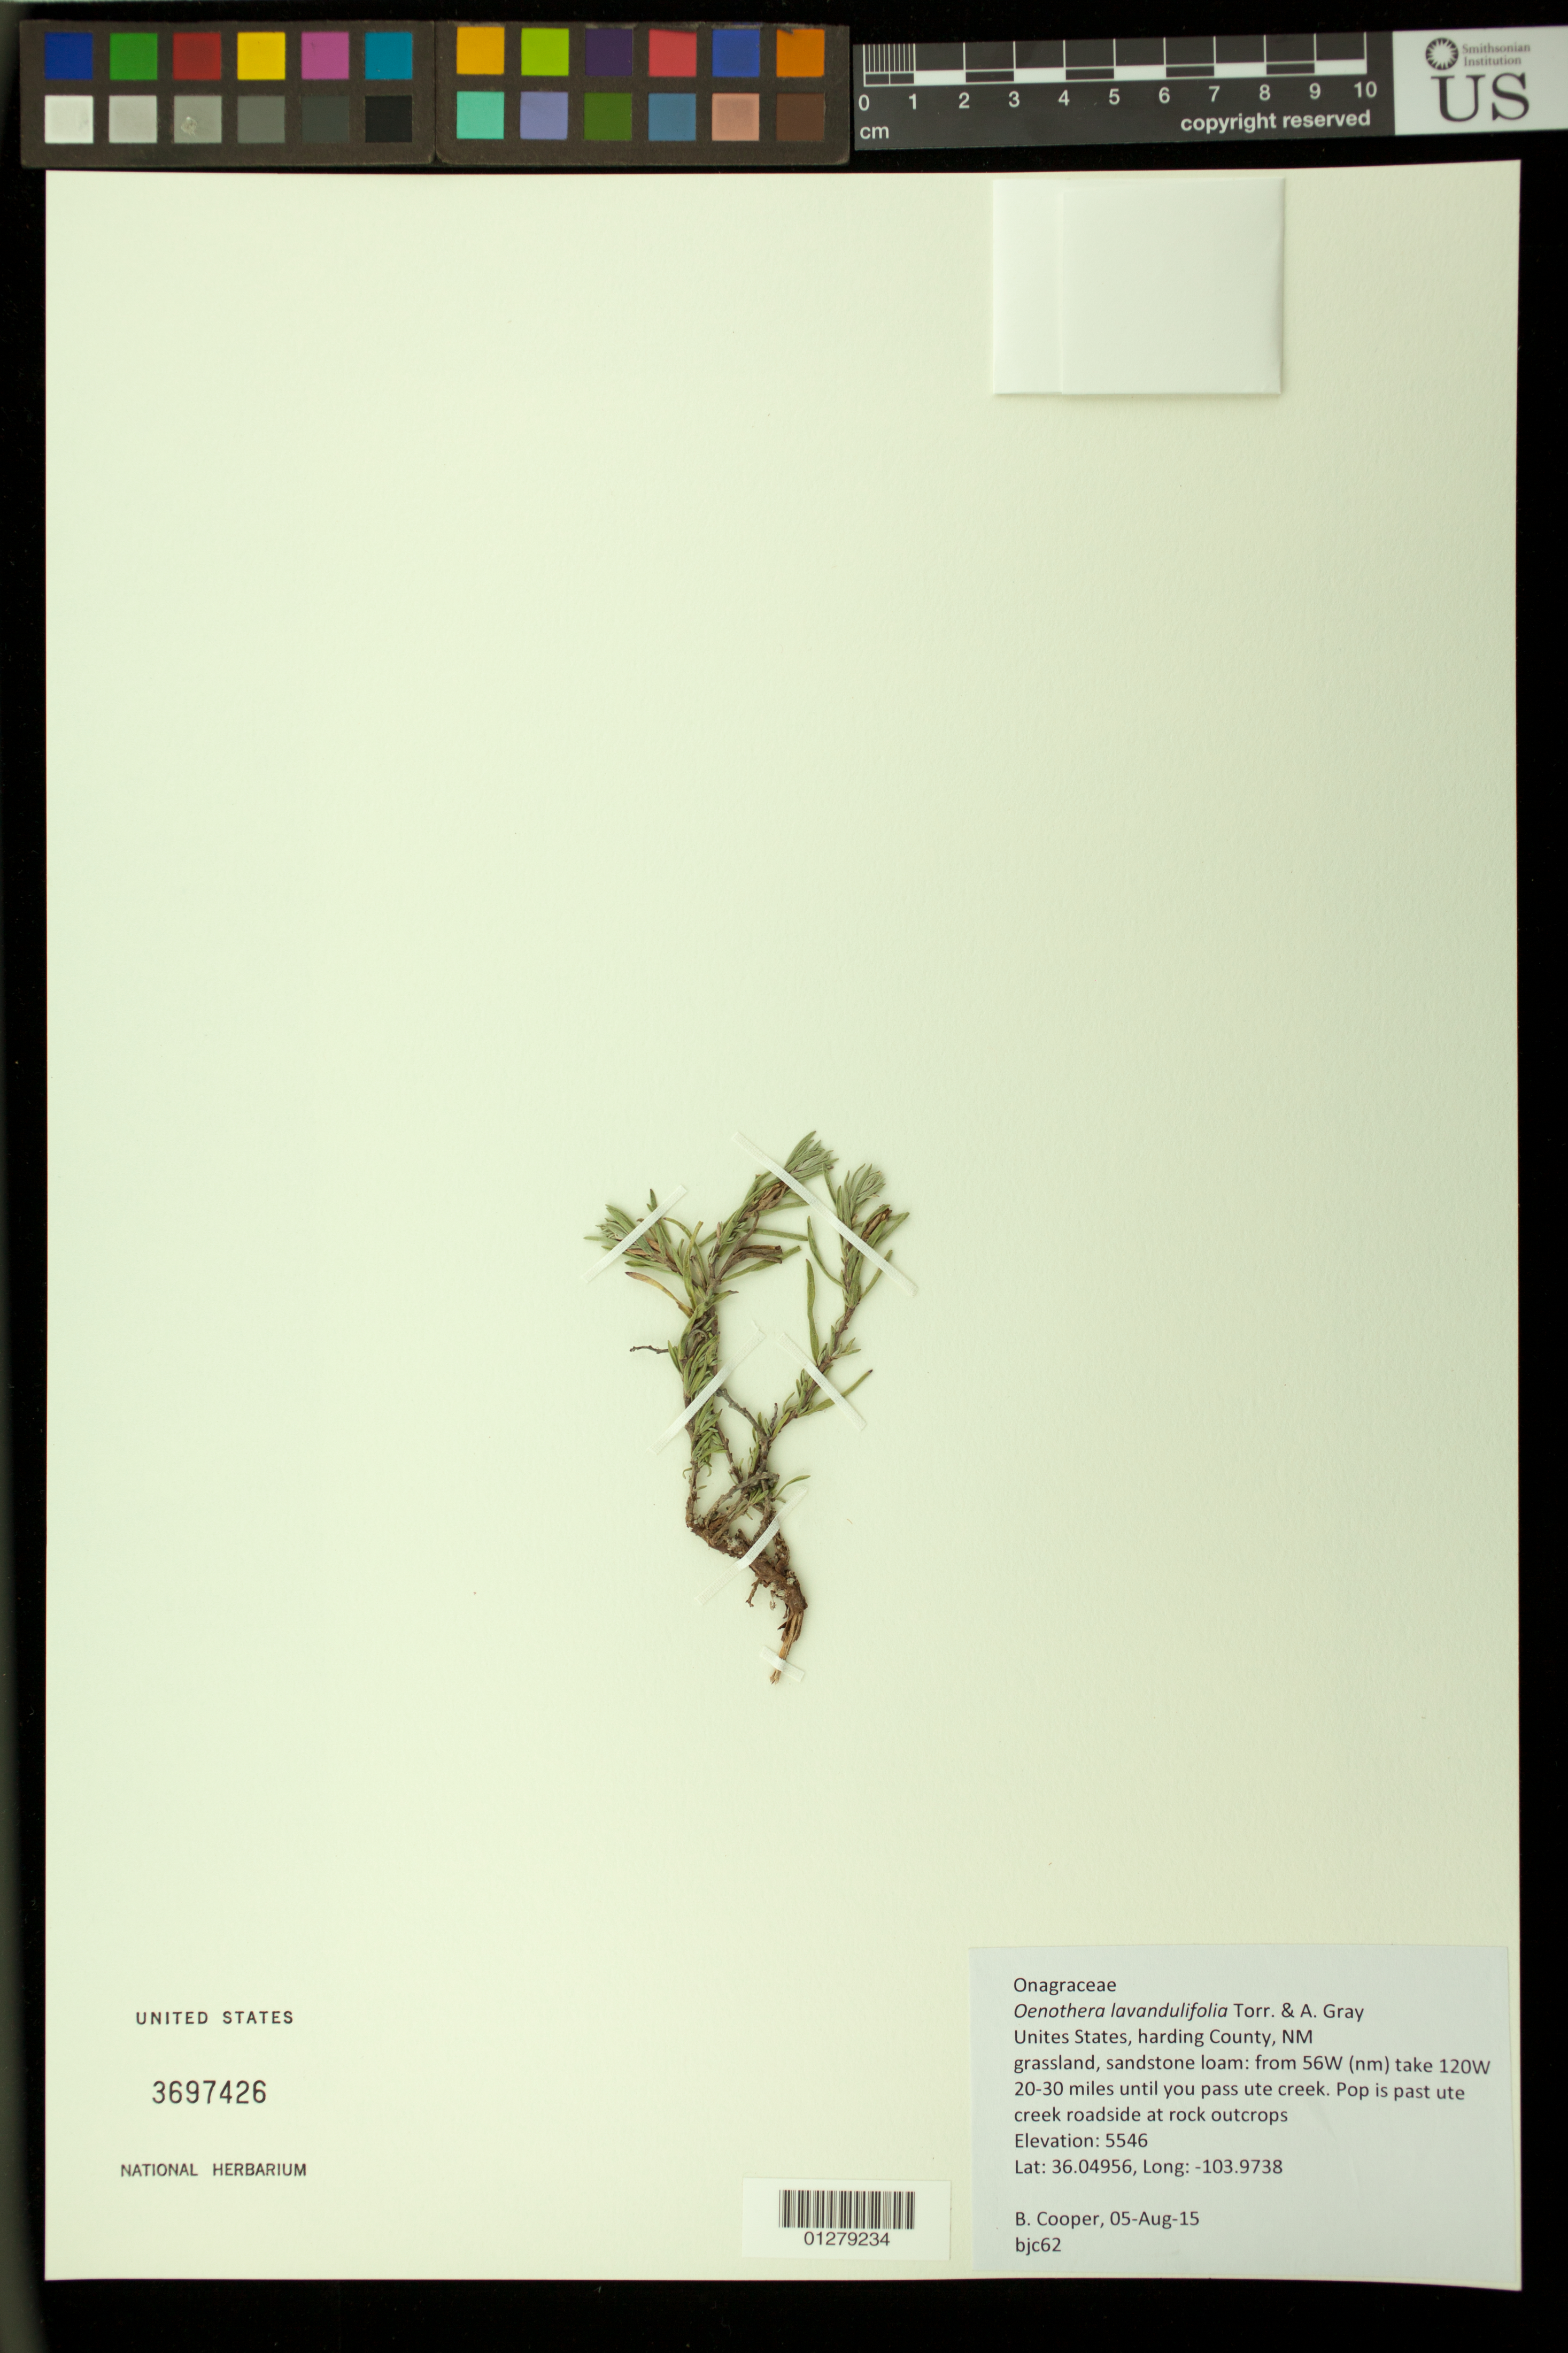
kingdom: Plantae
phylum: Tracheophyta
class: Magnoliopsida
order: Myrtales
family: Onagraceae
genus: Oenothera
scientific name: Oenothera lavandulifolia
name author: Torr. & A. Gray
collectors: B. J. Cooper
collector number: BJC 78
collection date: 2015-08-03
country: United States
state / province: Kansas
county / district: Barber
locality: On highway 83 near Elkador, on gravel hillside along highway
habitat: Grassland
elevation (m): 2937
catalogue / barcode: US 3697427